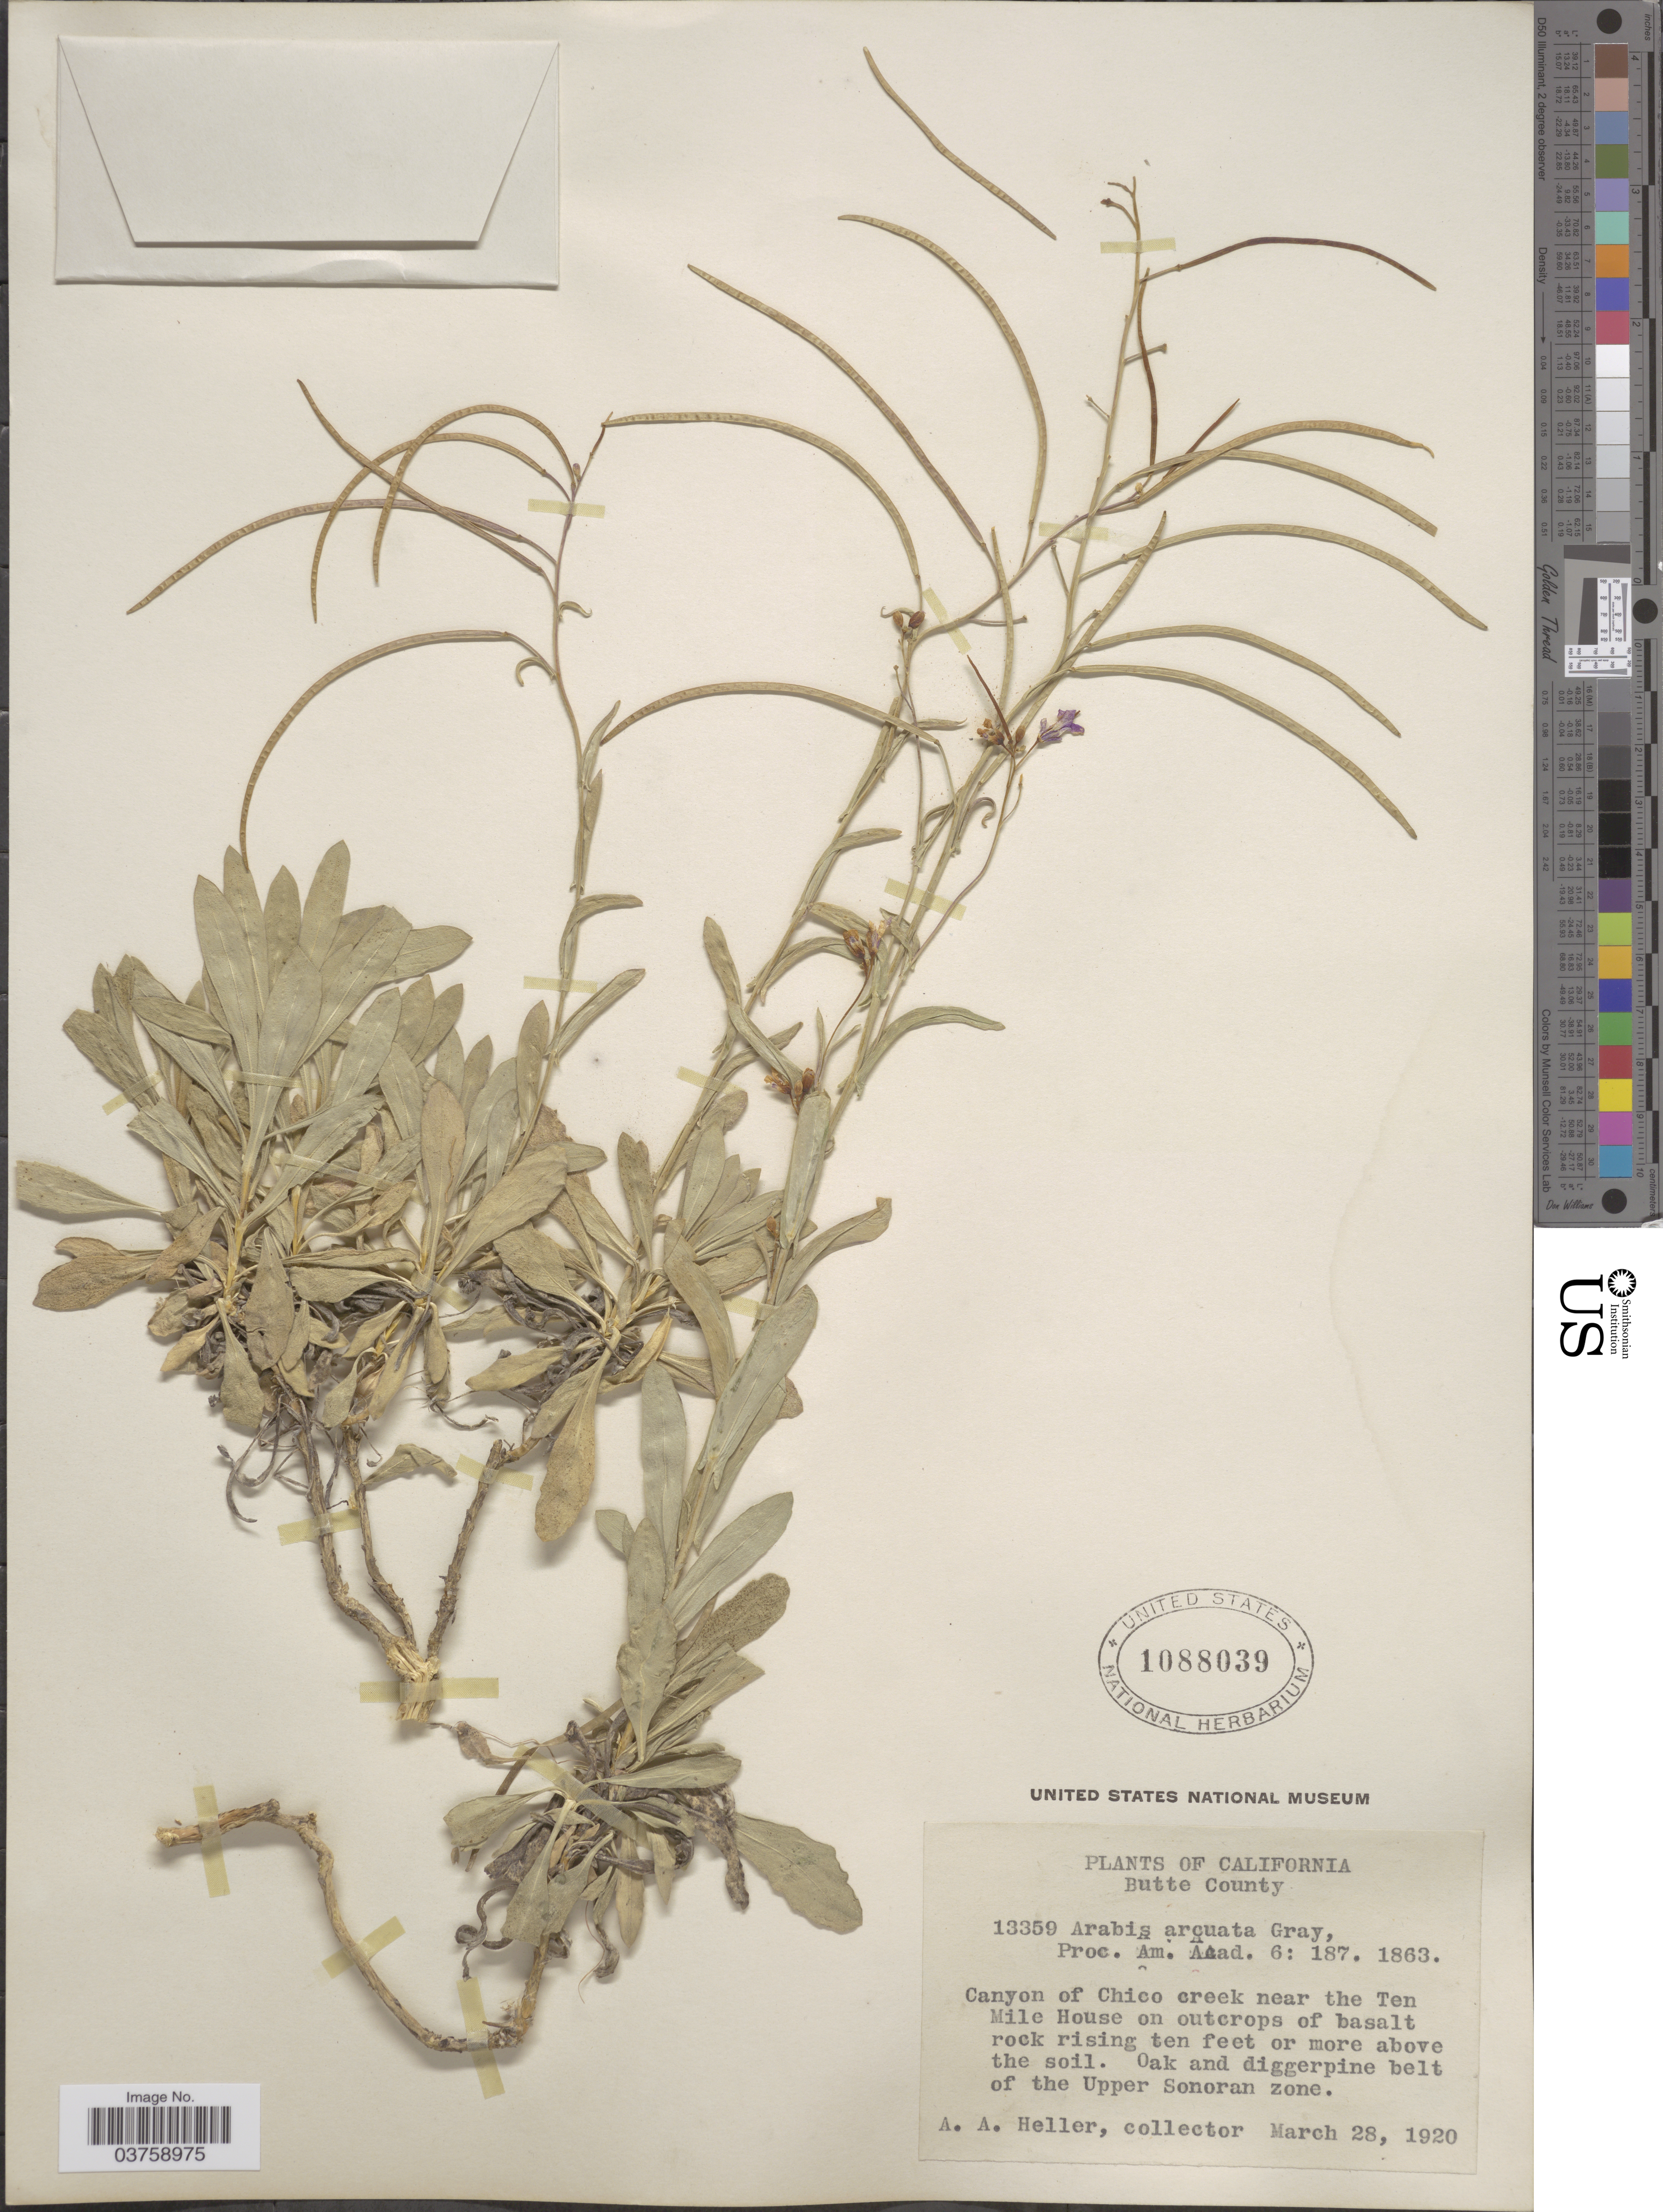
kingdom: Plantae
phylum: Tracheophyta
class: Magnoliopsida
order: Brassicales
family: Brassicaceae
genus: Arabis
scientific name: Arabis sparsiflora var. arcuata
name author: (Nutt.) Rollins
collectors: A. A. Heller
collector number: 13359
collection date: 1920-03-28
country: United States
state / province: California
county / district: Butte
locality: Butte County. Canyon of Chico creek near the Ten Mile House on outcrops of basalt rock rising ten feet or more above the soil. Oak and diggerpine belt of the Upper Sonoran zone.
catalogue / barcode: US 1088039